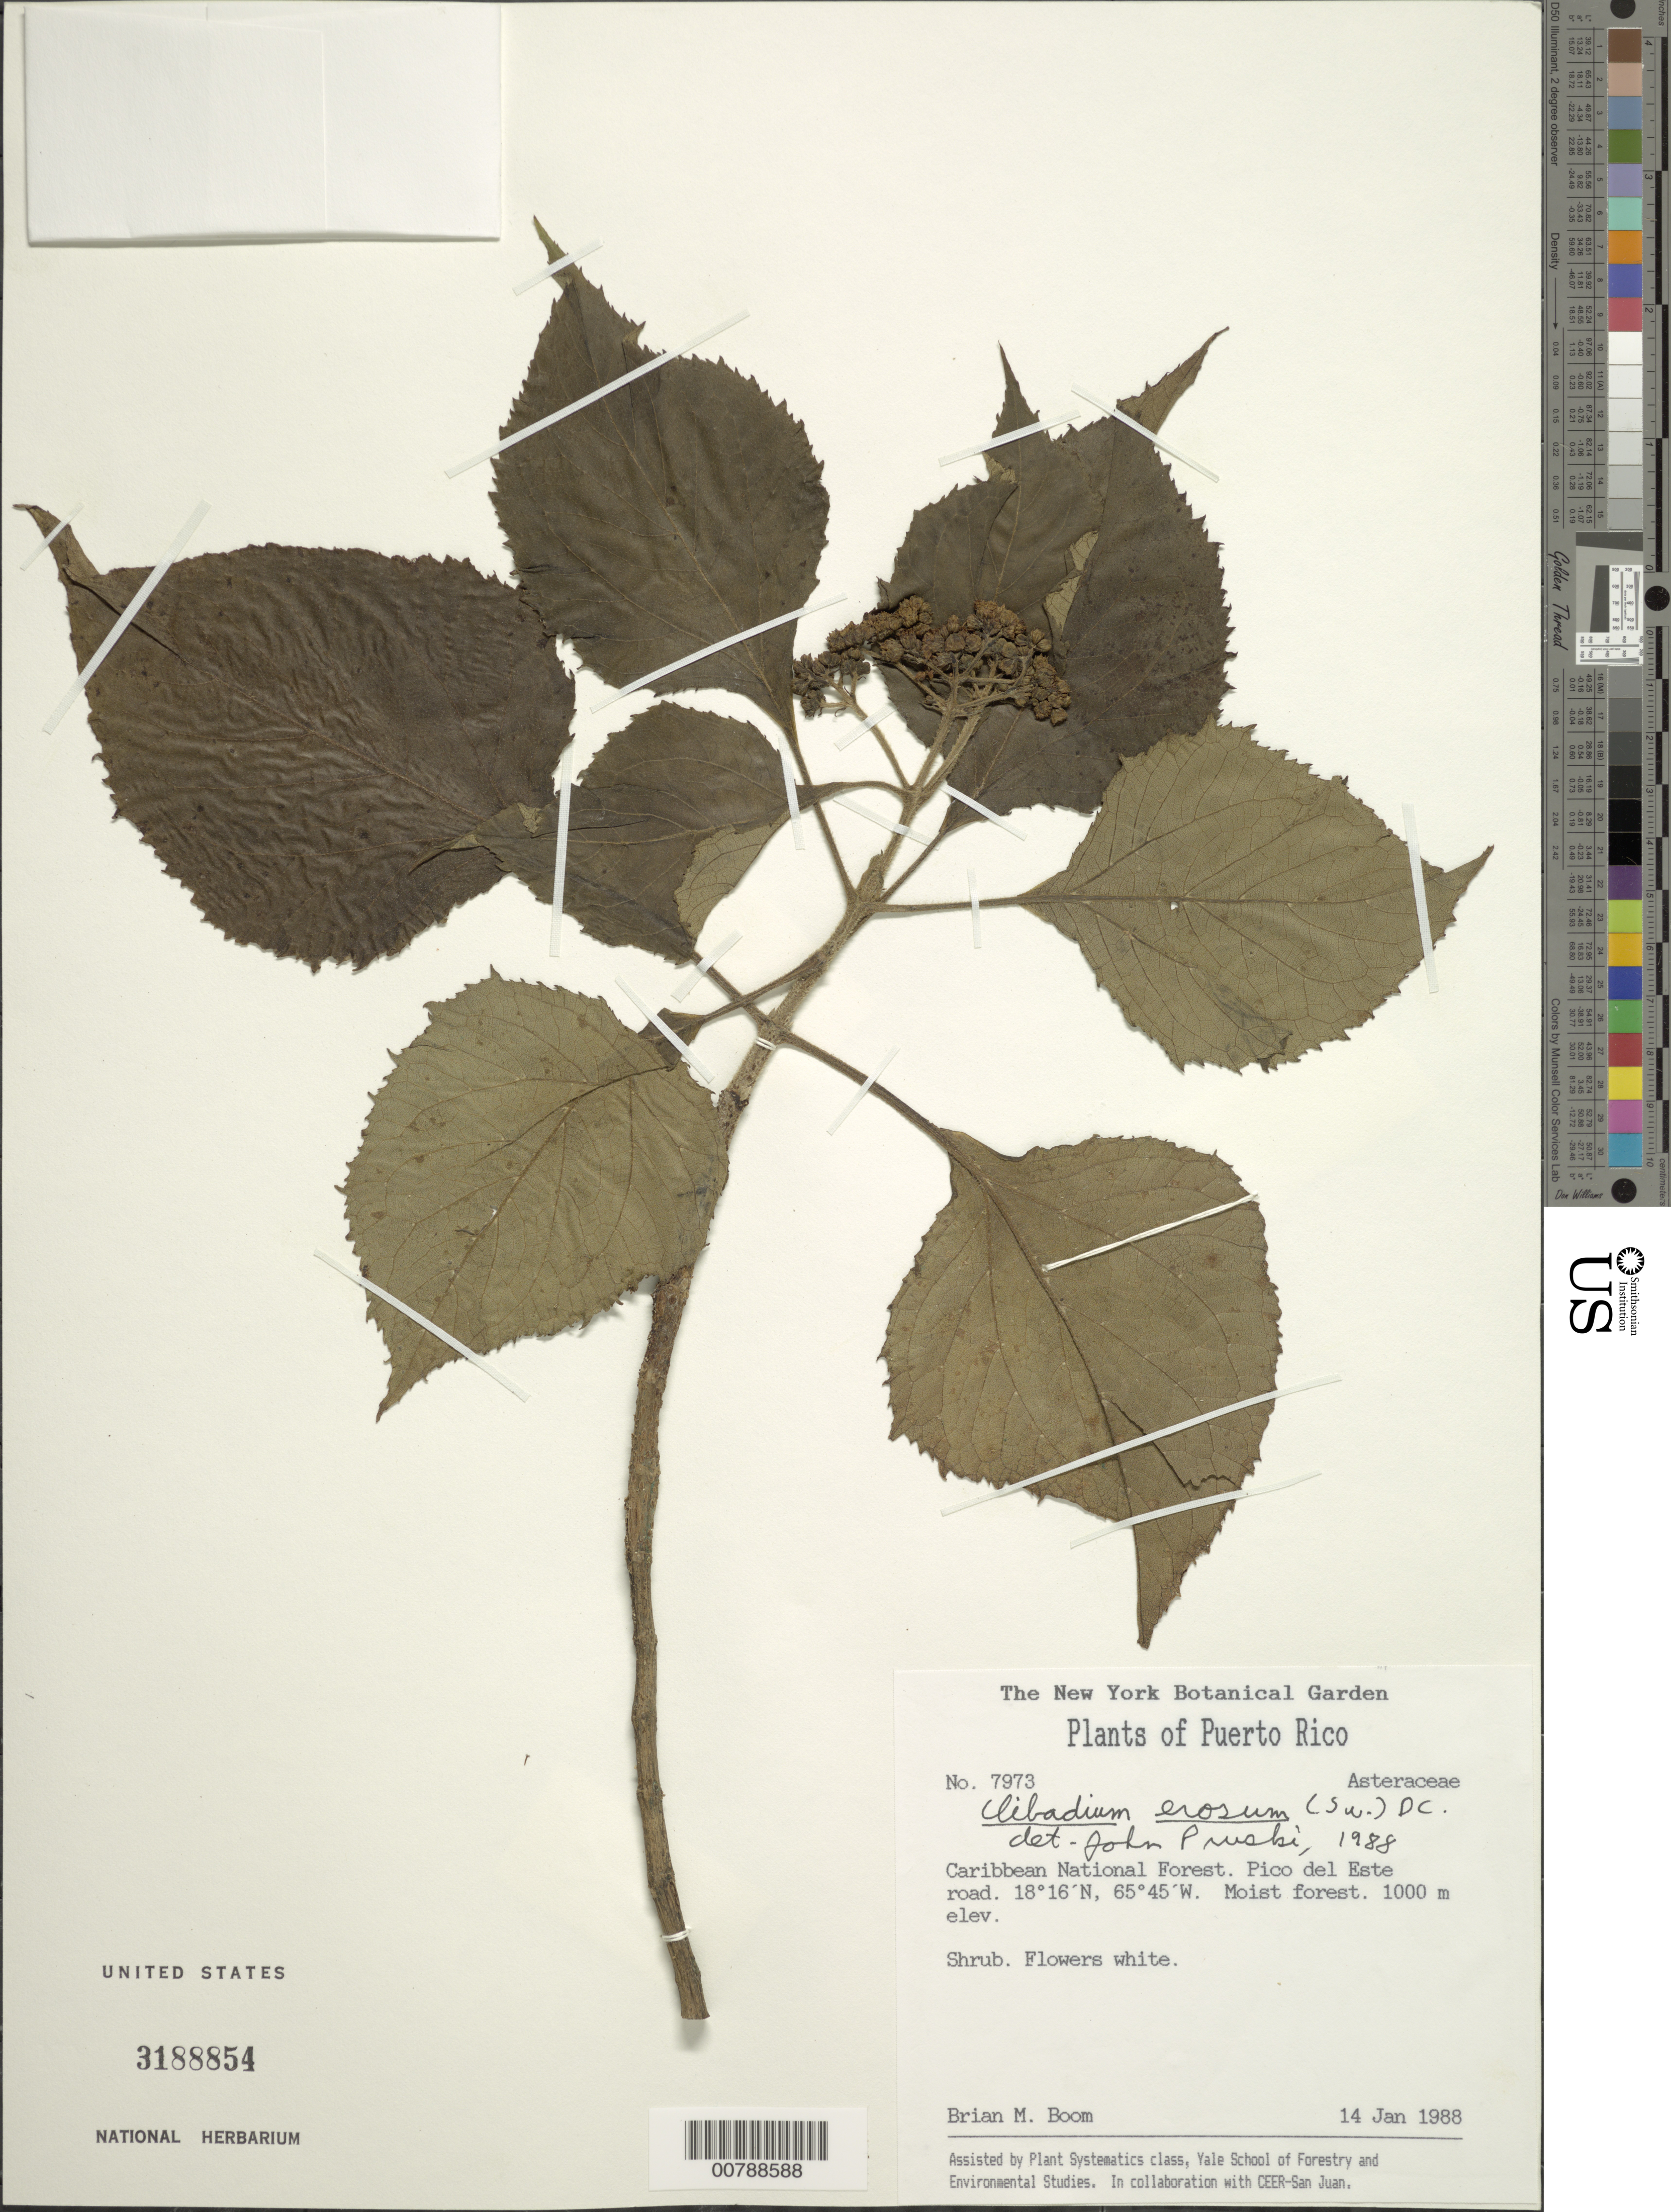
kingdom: Plantae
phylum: Tracheophyta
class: Magnoliopsida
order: Asterales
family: Asteraceae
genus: Clibadium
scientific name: Clibadium erosum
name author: (Sw.) DC.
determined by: Pruski, J. F.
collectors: B. M. Boom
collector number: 7973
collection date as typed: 14 Jan 1988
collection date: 1988-01-14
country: Puerto Rico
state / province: Luquillo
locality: Caribbean National Forest. Pico del Este road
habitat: Moist forest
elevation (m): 1000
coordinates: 18.26666667, -65.75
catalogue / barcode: US 3188854